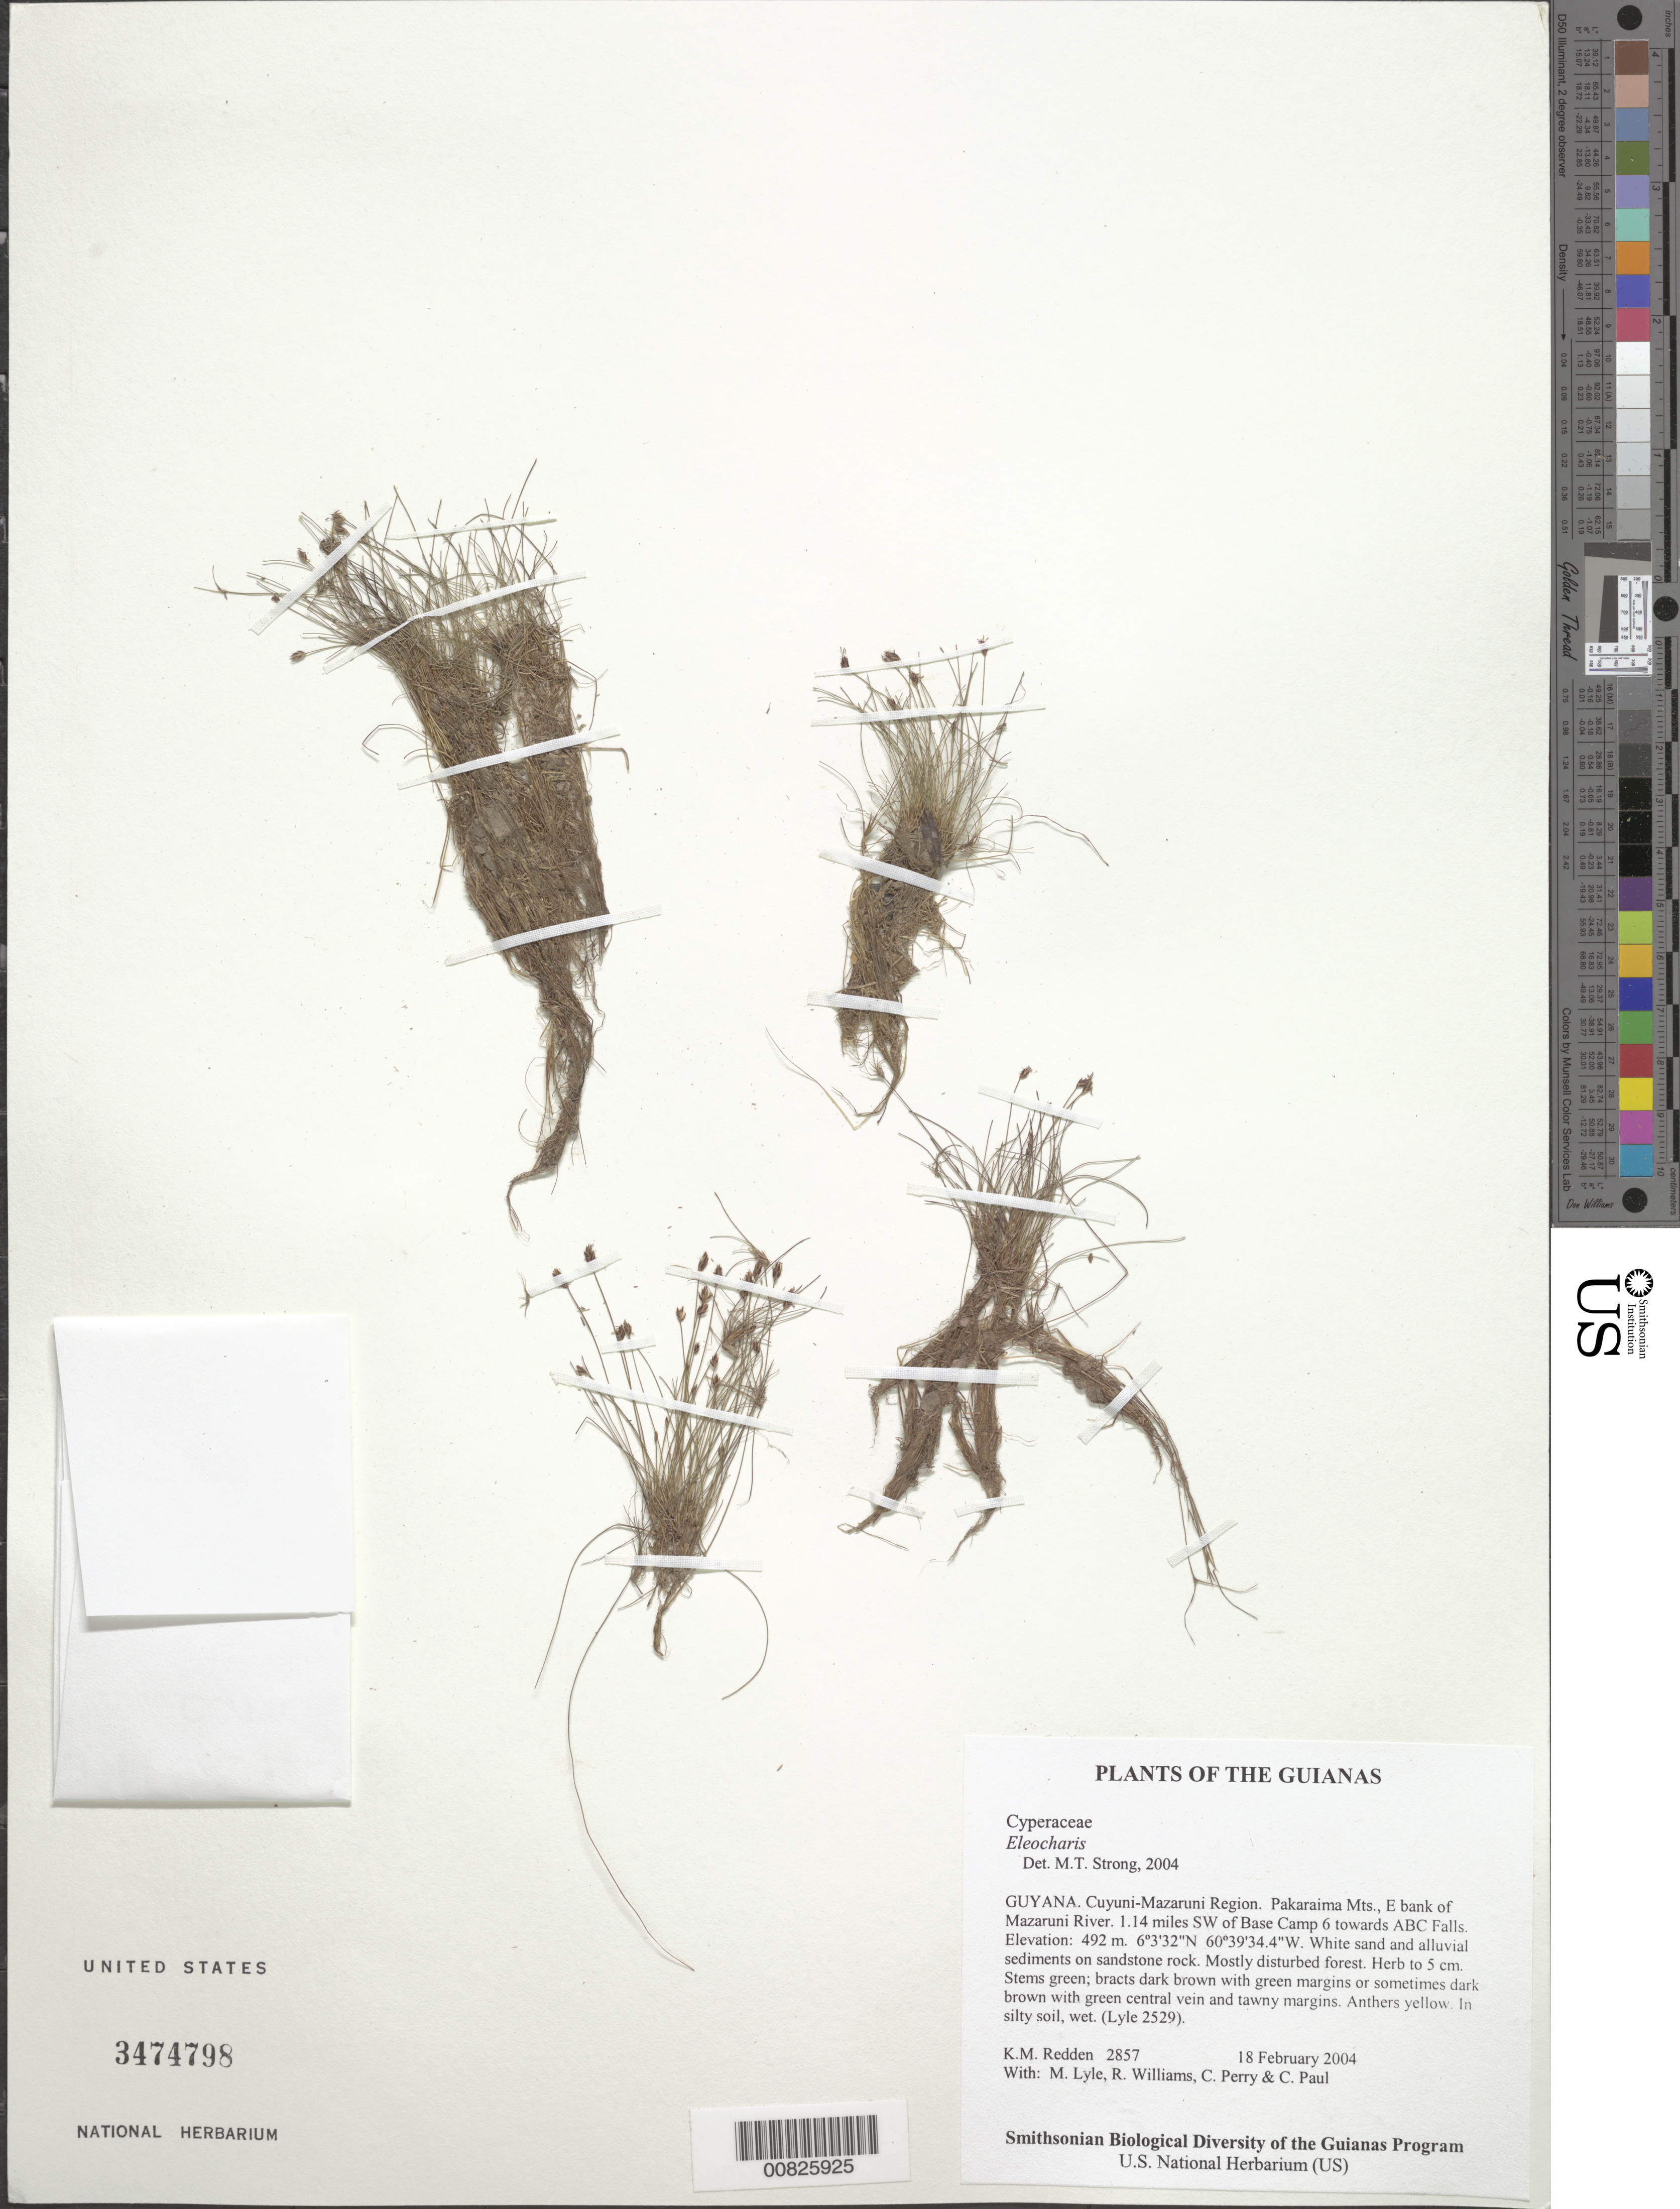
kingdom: Plantae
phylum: Tracheophyta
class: Liliopsida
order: Poales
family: Cyperaceae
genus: Eleocharis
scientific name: Eleocharis sp.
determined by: Strong, M. T., (US), Smithsonian Institution - National Museum of Natural History (UNITED STATES)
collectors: K. M. Redden, M. Lyle, R. Williams, C. Perry & C. Paul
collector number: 2857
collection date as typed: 18 February 2004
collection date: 2004-02-18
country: Guyana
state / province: Cuyuni-Mazaruni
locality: Pakaraima Mts., E bank of Mazaruni River. 1.14 miles SW of Base Camp 6 towards ABC Falls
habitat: White sand and alluvial sediments on sandstone rock. Mostly disturbed forest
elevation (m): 492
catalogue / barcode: US 3474798